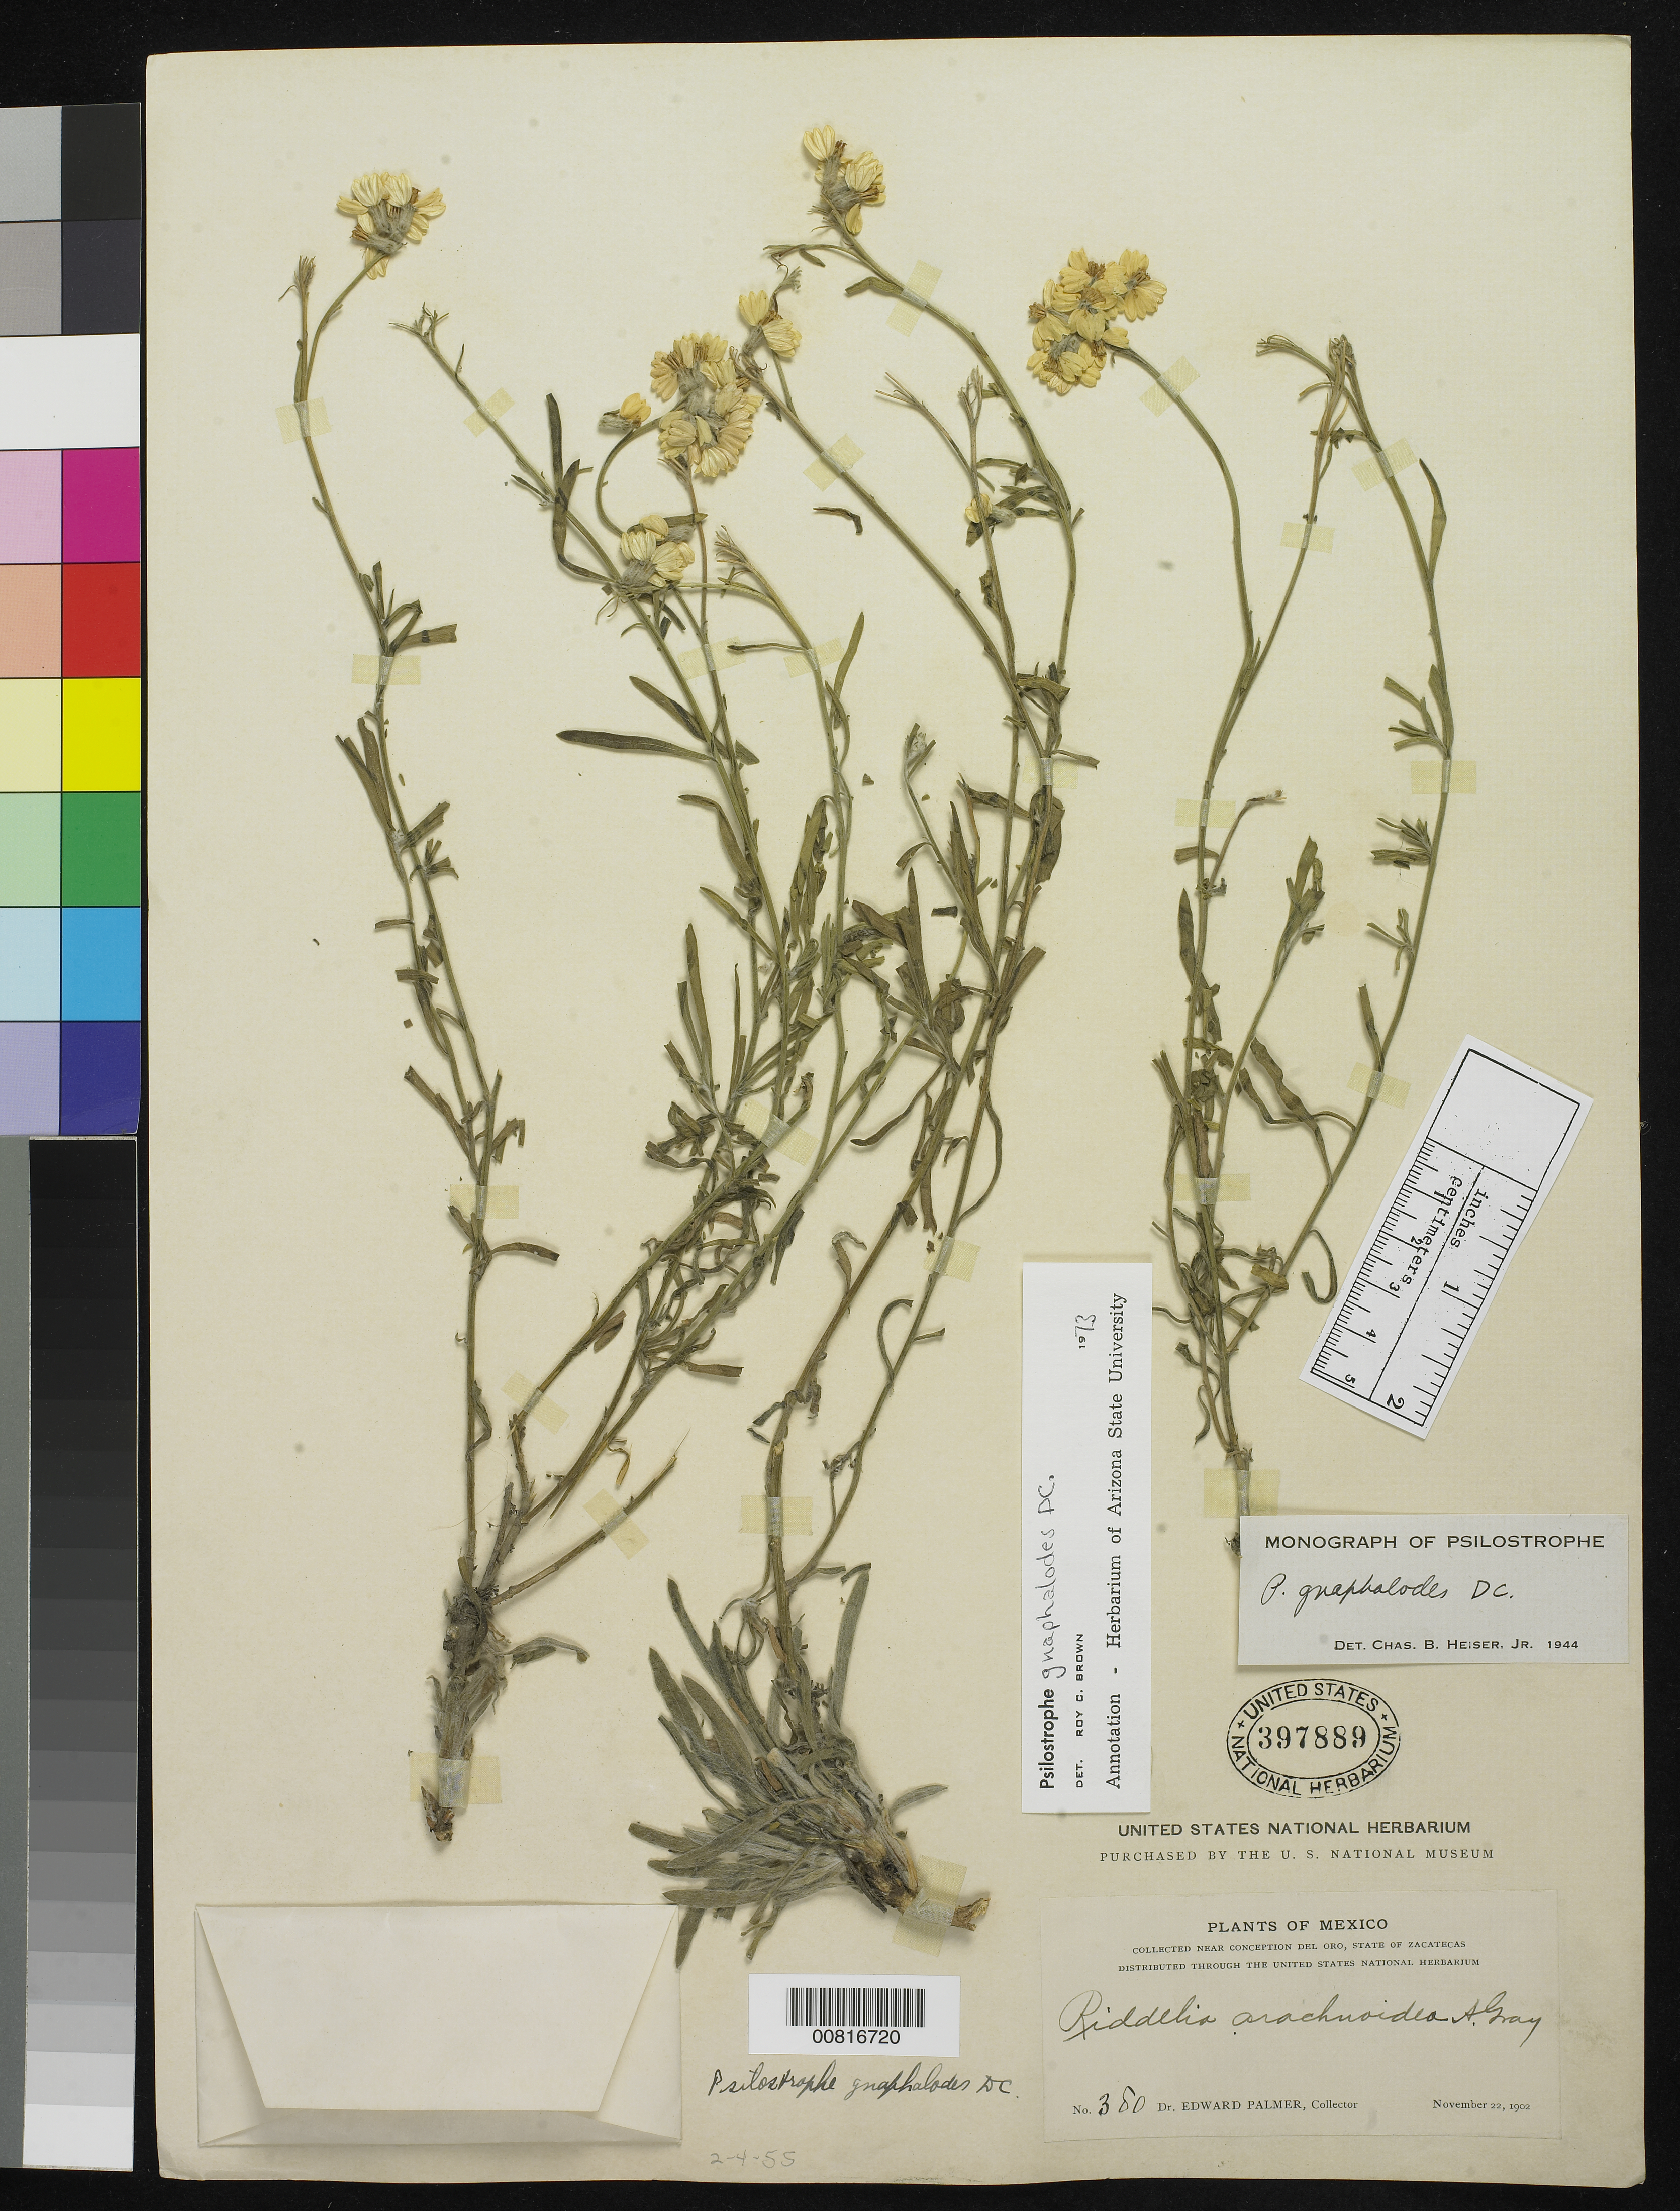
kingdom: Plantae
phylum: Tracheophyta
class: Magnoliopsida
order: Asterales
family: Asteraceae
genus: Psilostrophe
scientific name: Psilostrophe gnaphaloides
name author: DC.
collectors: E. Palmer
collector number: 380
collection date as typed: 22 Nov 1902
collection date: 1902-11-22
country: Mexico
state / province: Zacatecas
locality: Near Concepción del Oro, Zacatecas.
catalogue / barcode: US 397889